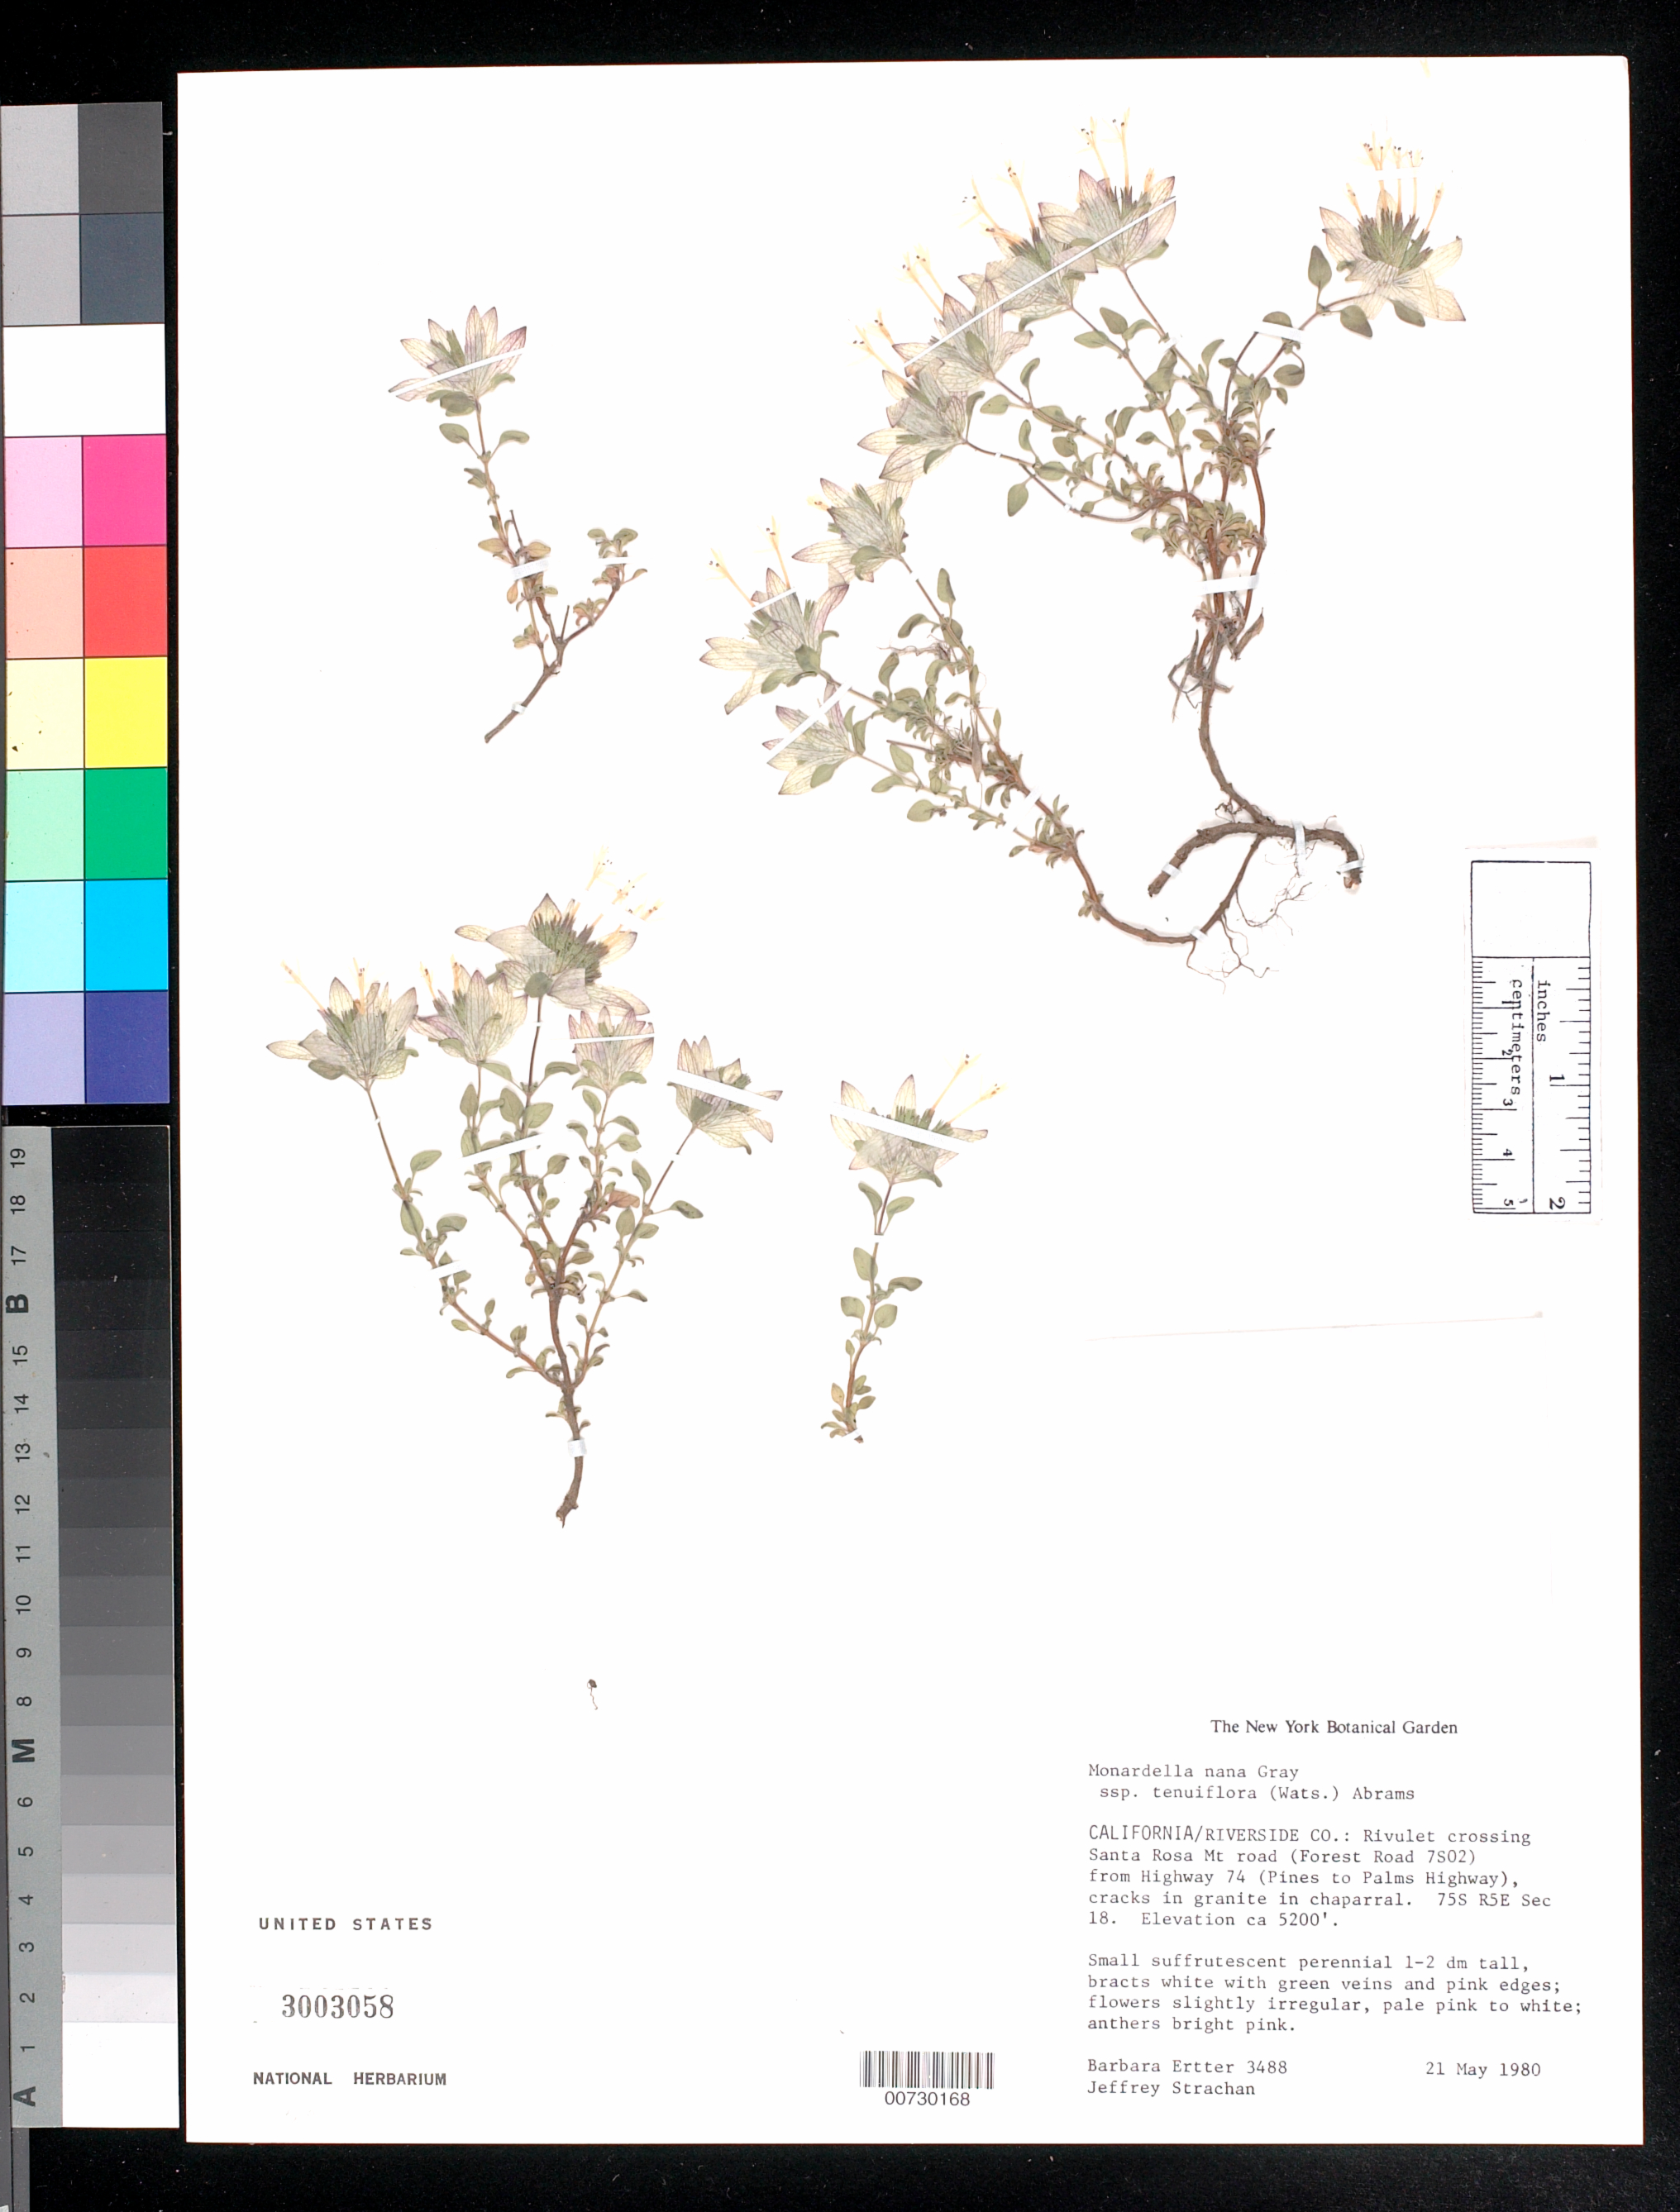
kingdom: Plantae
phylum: Tracheophyta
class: Magnoliopsida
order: Lamiales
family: Lamiaceae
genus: Monardella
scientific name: Monardella nana subsp. tenuiflora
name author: (S. Watson) Abrams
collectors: B. Ertter & J. Strachan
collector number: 3488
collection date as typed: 21 May 1980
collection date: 1980-05-21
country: United States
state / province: California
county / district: Riverside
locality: Rivulet crossing Santa Rosa Mt. road (Forest Road 7S02) from Highway 74 (Pines to Palms Highway), cracks in granite in chaparral. 75S R5E Sec 18.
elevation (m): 1585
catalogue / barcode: US 3003058